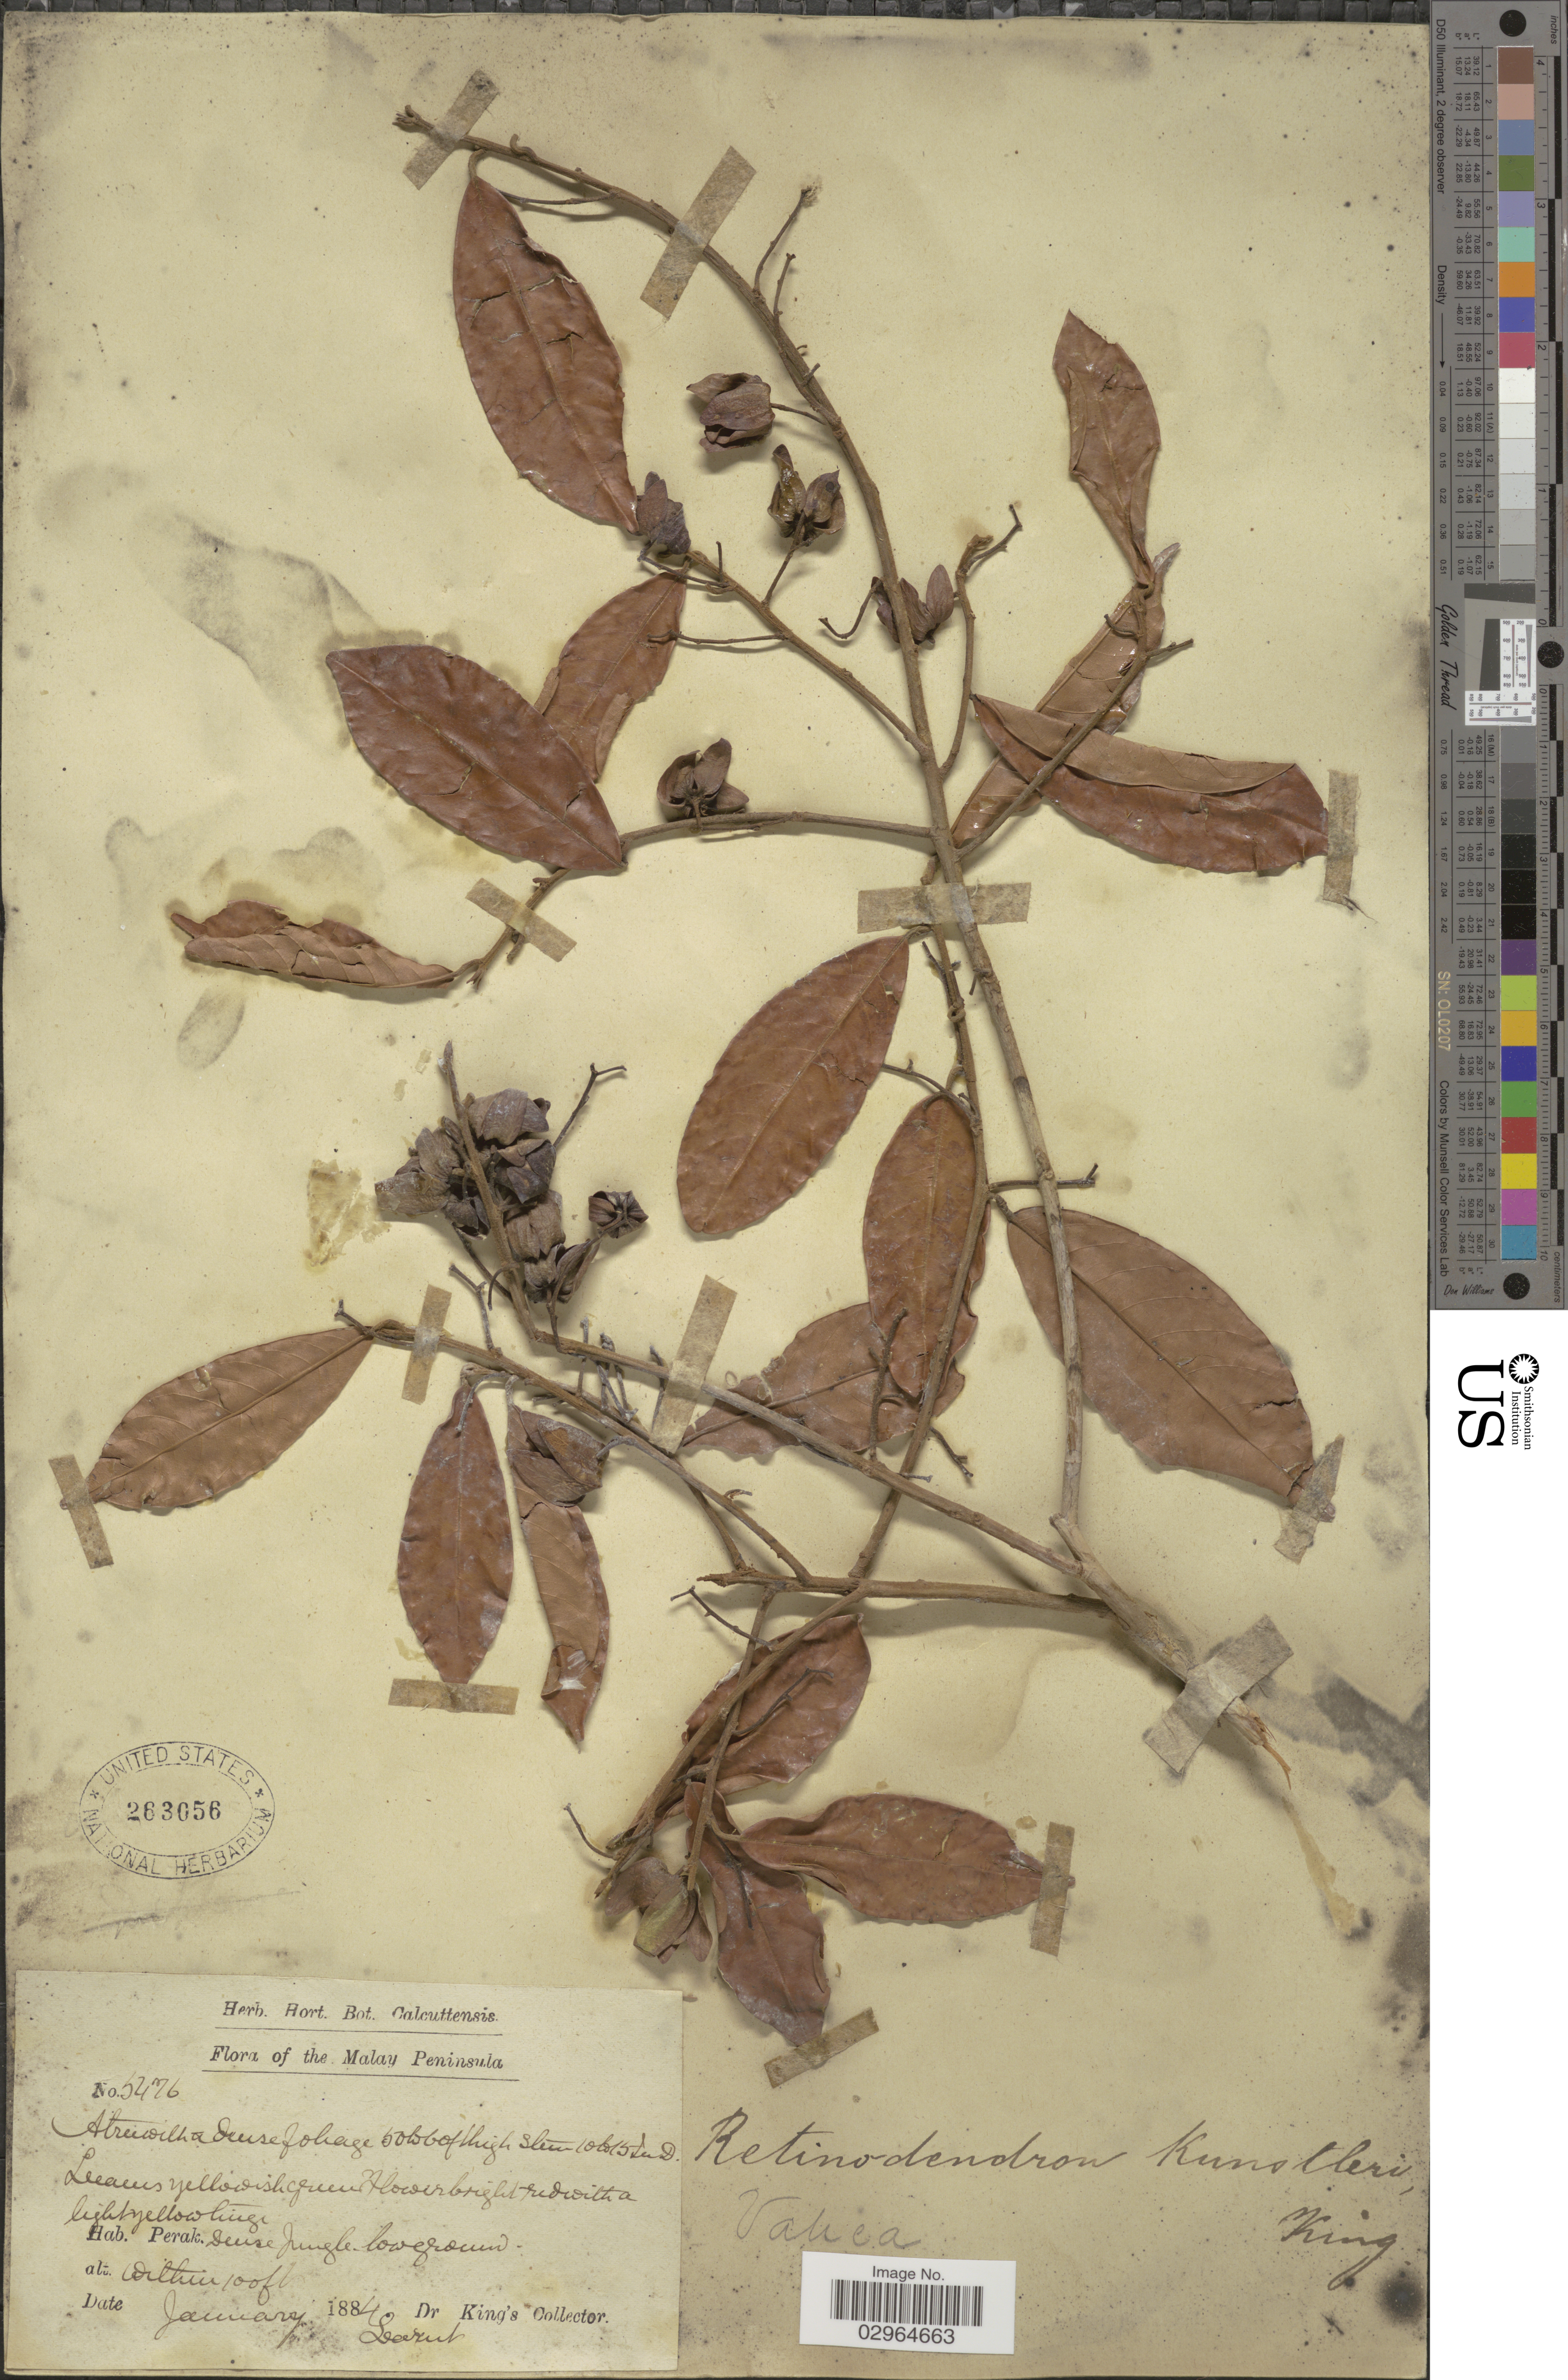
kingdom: Plantae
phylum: Tracheophyta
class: Magnoliopsida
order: Malvales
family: Dipterocarpaceae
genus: Vatica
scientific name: Vatica kunstleri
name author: Brandis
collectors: Dr. King's collector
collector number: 5476*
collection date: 1884-01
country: Malaysia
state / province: Perak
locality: Dense Jungle. Malay Peninsula. Larut [unsure placement].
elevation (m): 30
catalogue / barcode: US 263056